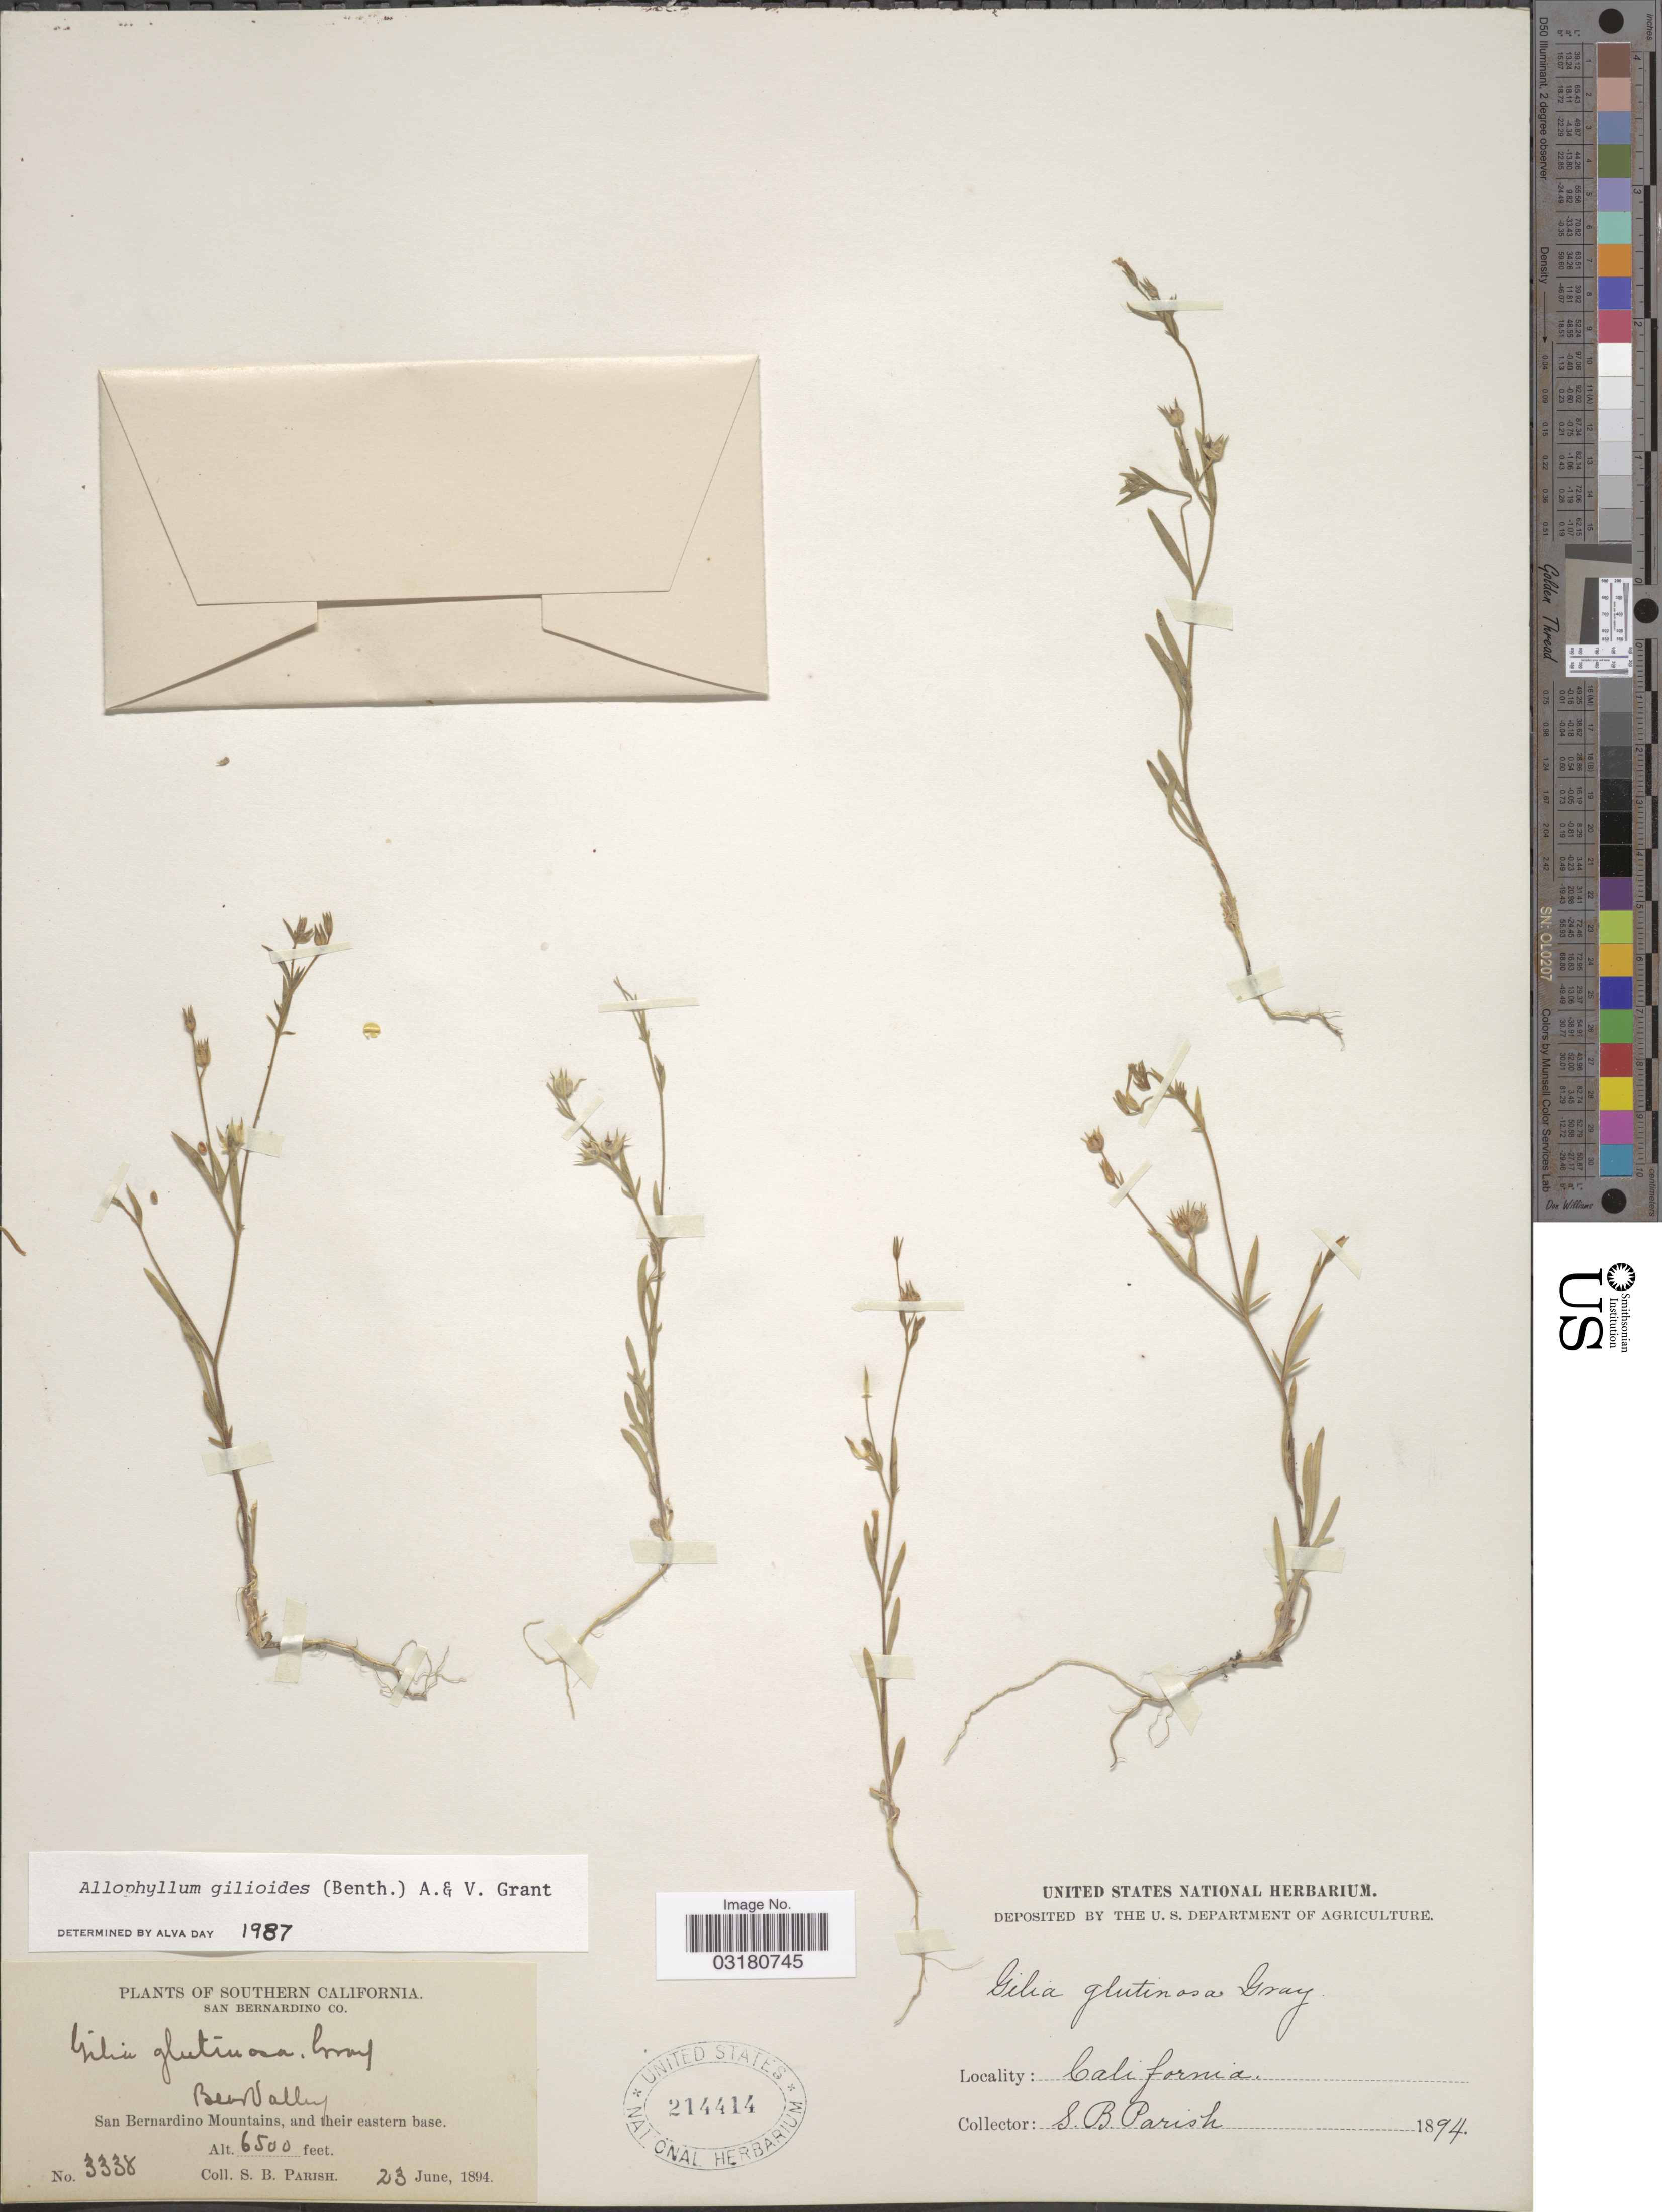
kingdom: Plantae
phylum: Tracheophyta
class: Magnoliopsida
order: Ericales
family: Polemoniaceae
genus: Allophyllum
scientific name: Allophyllum gilioides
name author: (Benth.) Benth.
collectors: S. B. Parish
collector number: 3338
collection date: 1894-06-23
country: United States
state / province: California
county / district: San Bernardino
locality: Southern California. San Bernardino Co. Bear Valley. San Bernardino Mountains, and their eastern base.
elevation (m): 1981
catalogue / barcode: US 214414